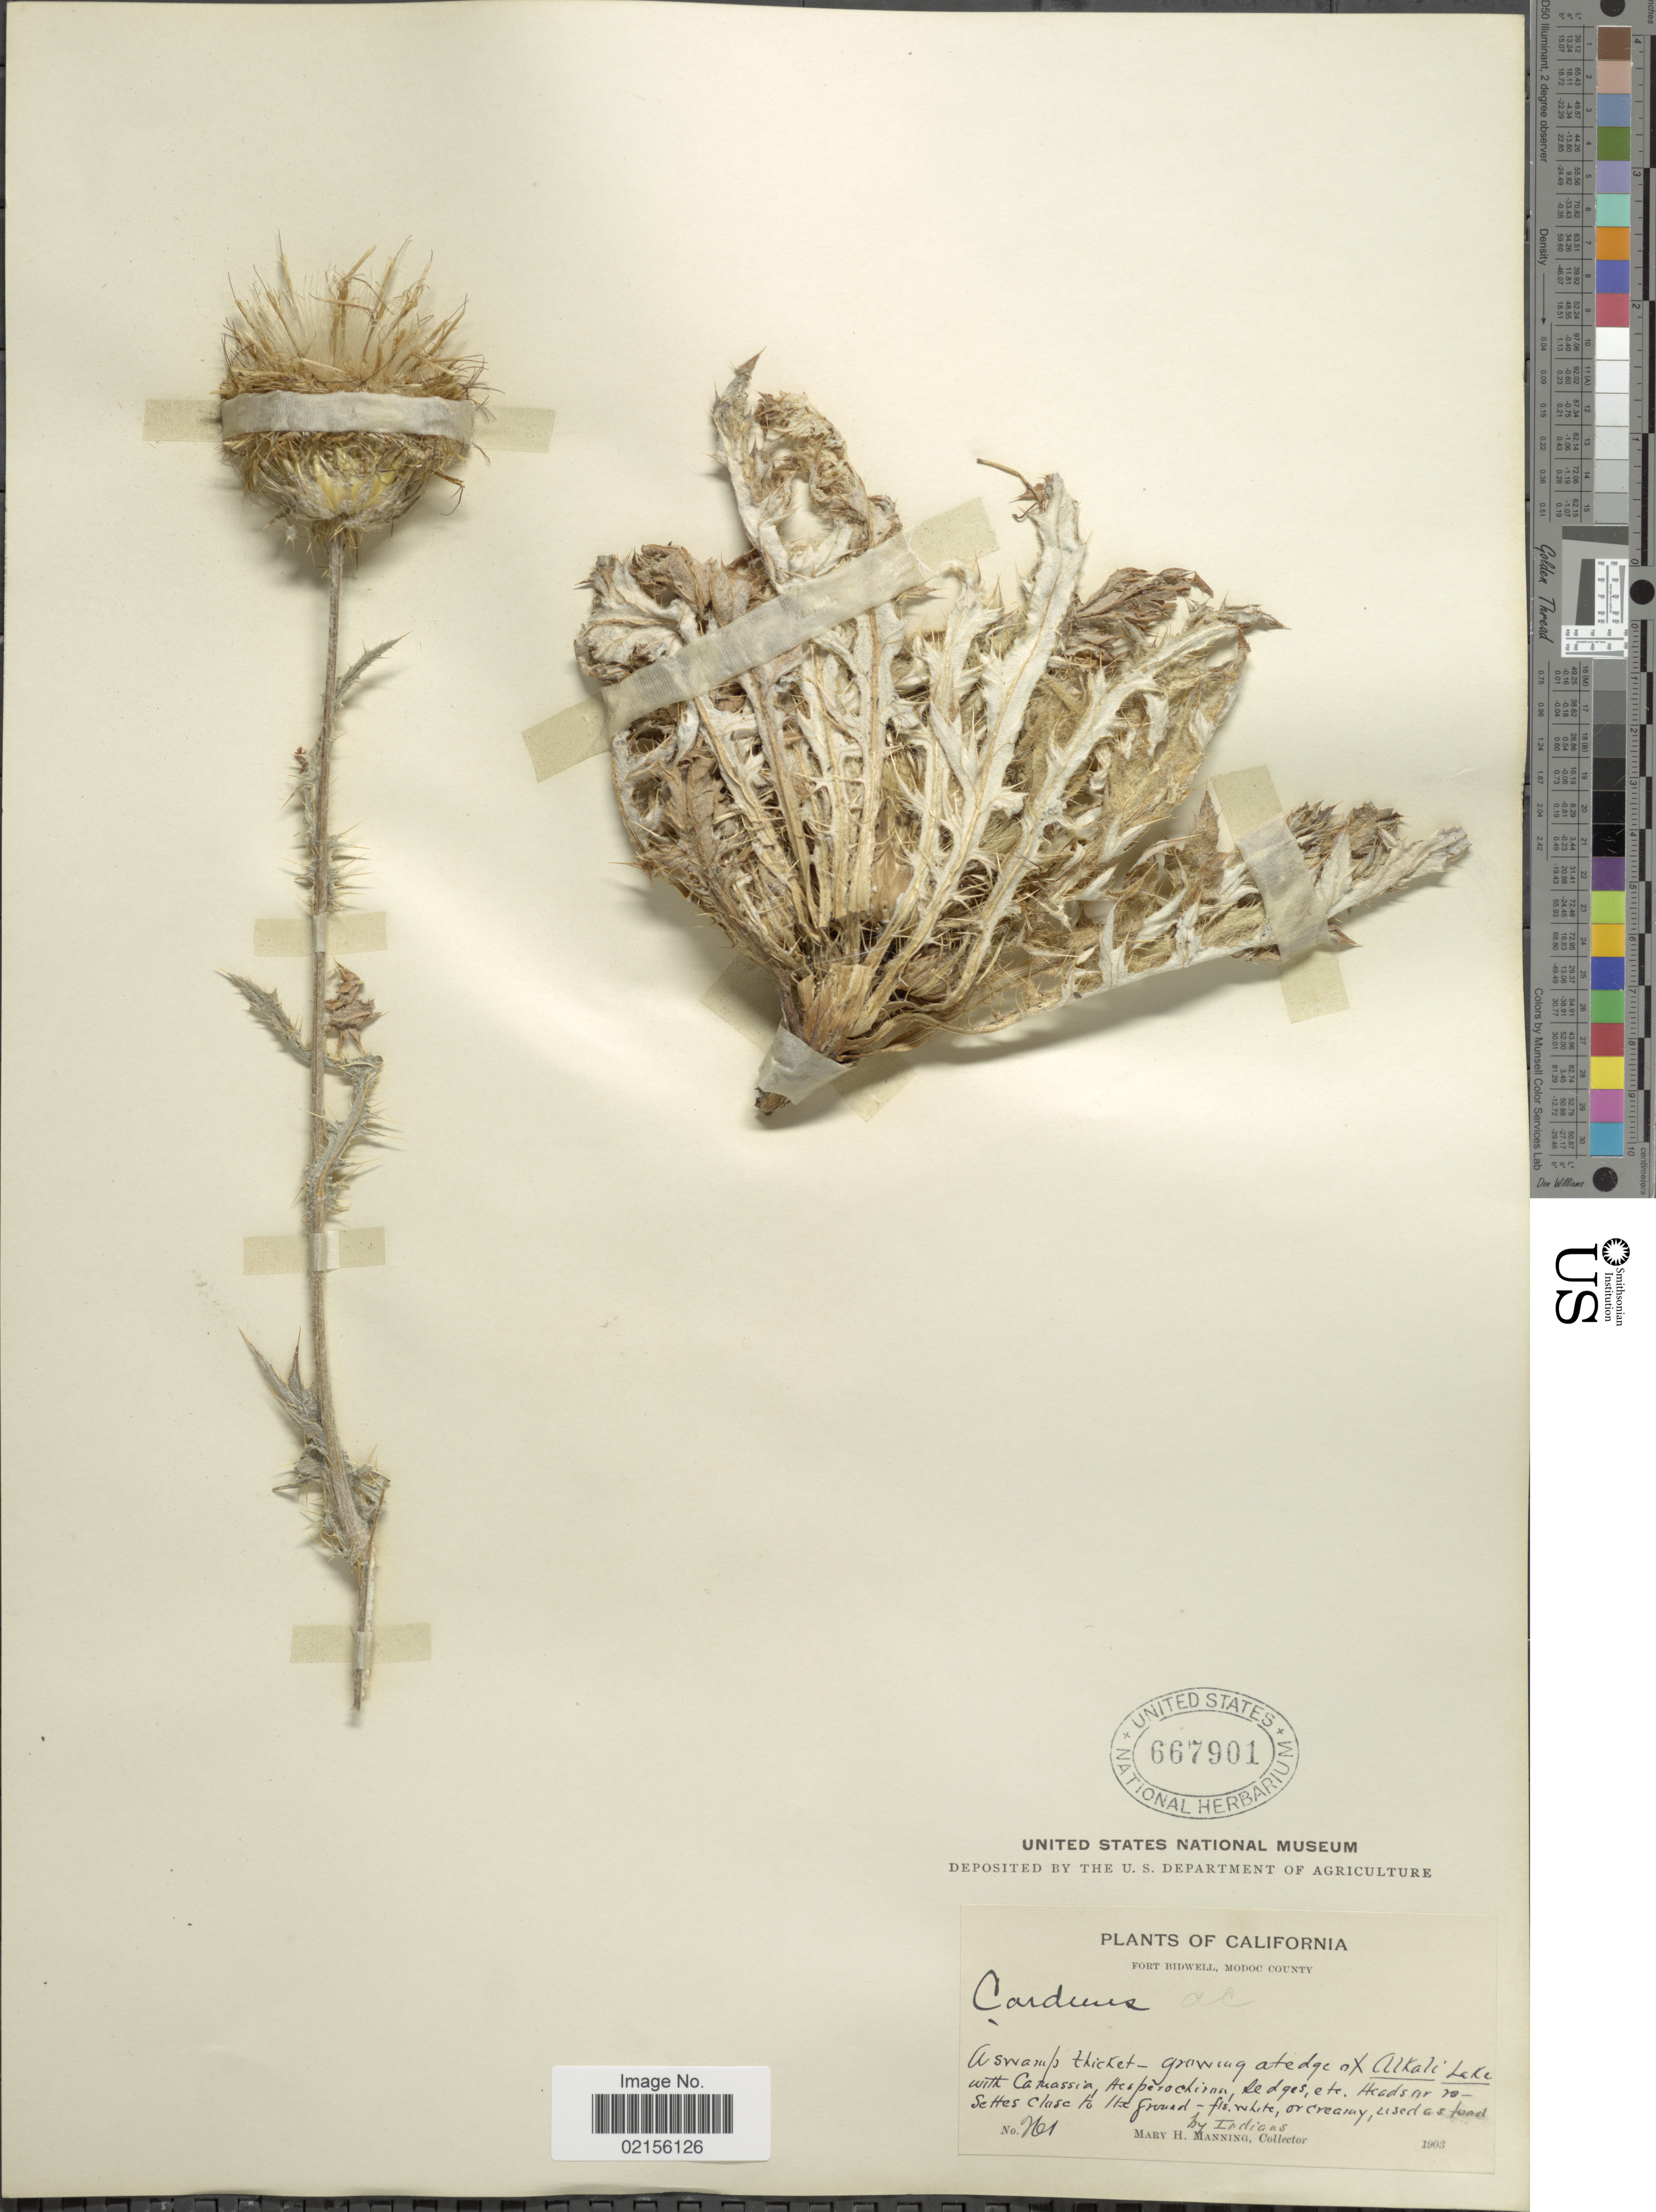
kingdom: Plantae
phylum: Tracheophyta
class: Magnoliopsida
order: Asterales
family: Asteraceae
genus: Cirsium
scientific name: Cirsium acaulescens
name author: (A. Gray) K. Schum.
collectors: M. Manning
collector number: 261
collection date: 1903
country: United States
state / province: California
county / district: Modoc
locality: Fort Bidwell, Modoc County, A swamp thicket-growing at edge of Alkali Lake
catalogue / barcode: US 667901